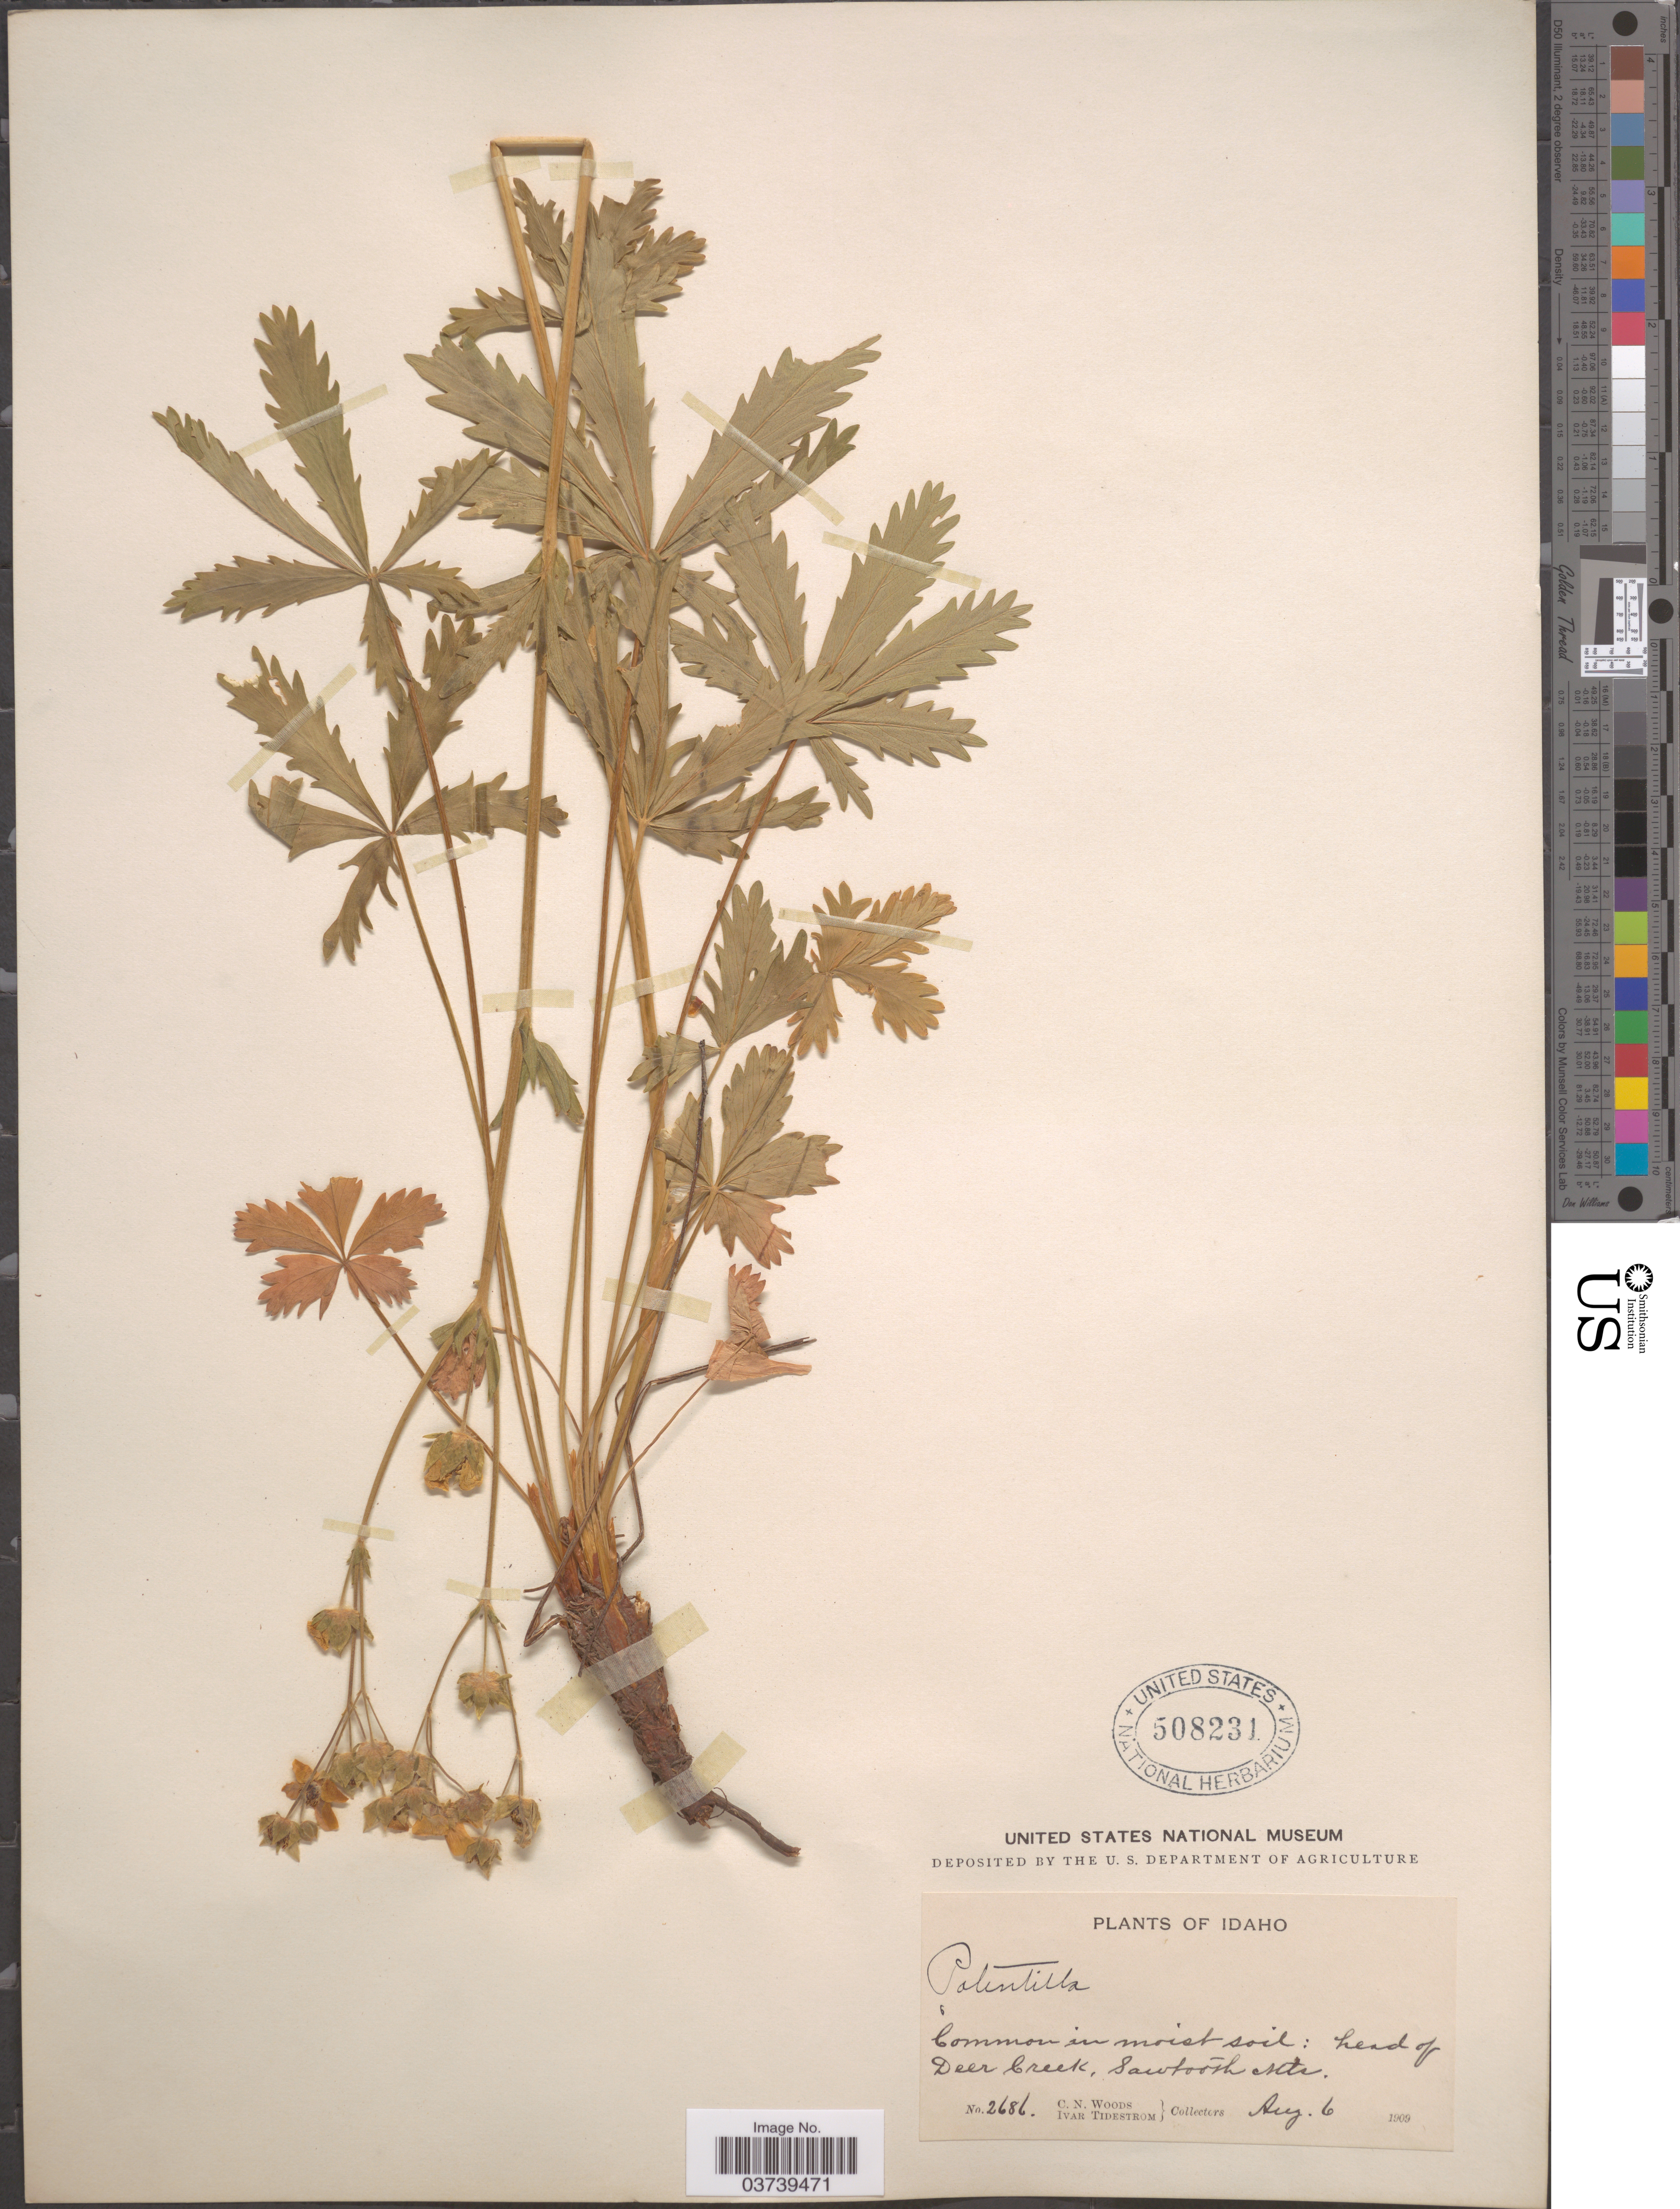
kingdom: Plantae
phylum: Tracheophyta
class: Magnoliopsida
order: Rosales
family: Rosaceae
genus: Potentilla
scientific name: Potentilla sp.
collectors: C. Woods & I. F. Tidestrom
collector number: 2686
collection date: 1909-08-06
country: United States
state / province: Idaho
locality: Head of Deer Creek, Sawtooth Mts.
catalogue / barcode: US 508231